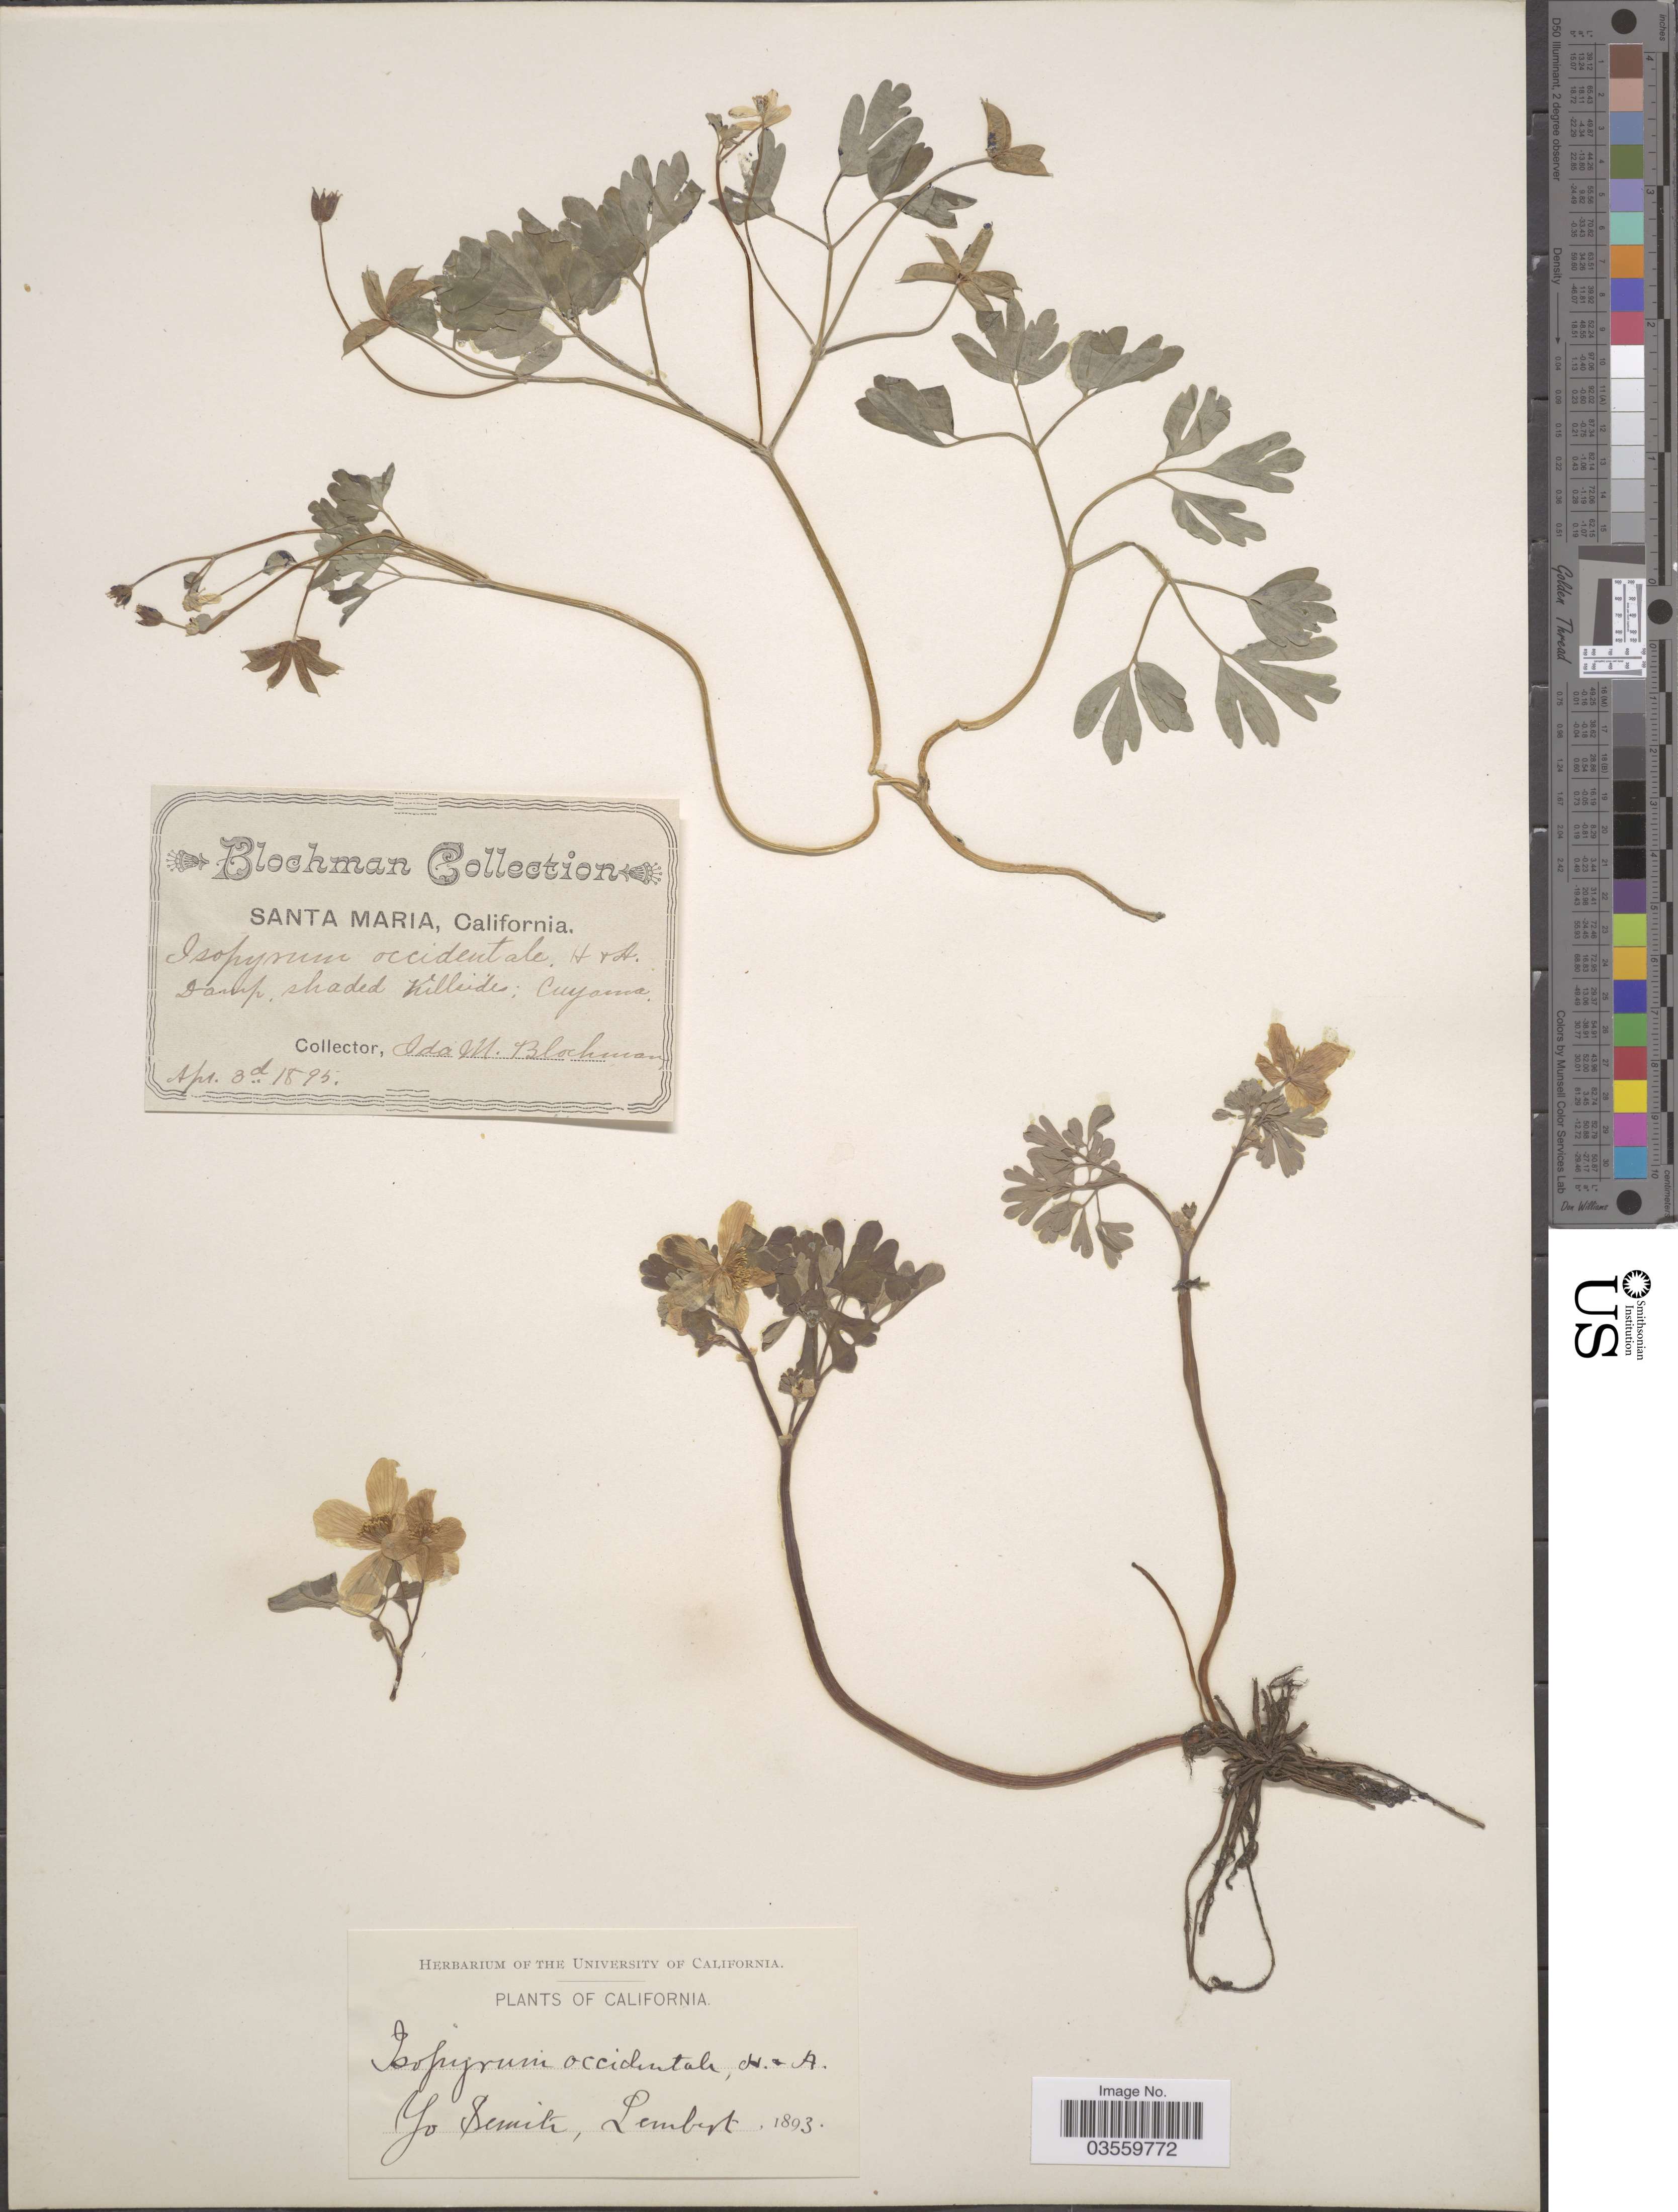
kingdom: Plantae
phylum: Tracheophyta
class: Magnoliopsida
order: Ranunculales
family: Ranunculaceae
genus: Enemion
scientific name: Enemion occidentale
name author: (Hook. & Arn.) J.R. Drumm. & Hutch.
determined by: Strong, Mark T., (BOT), Smithsonian Institution - National Museum of Natural History (UNITED STATES)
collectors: I. Blochman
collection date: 1895-04-03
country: United States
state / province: California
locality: Santa Maria. Cuyama.